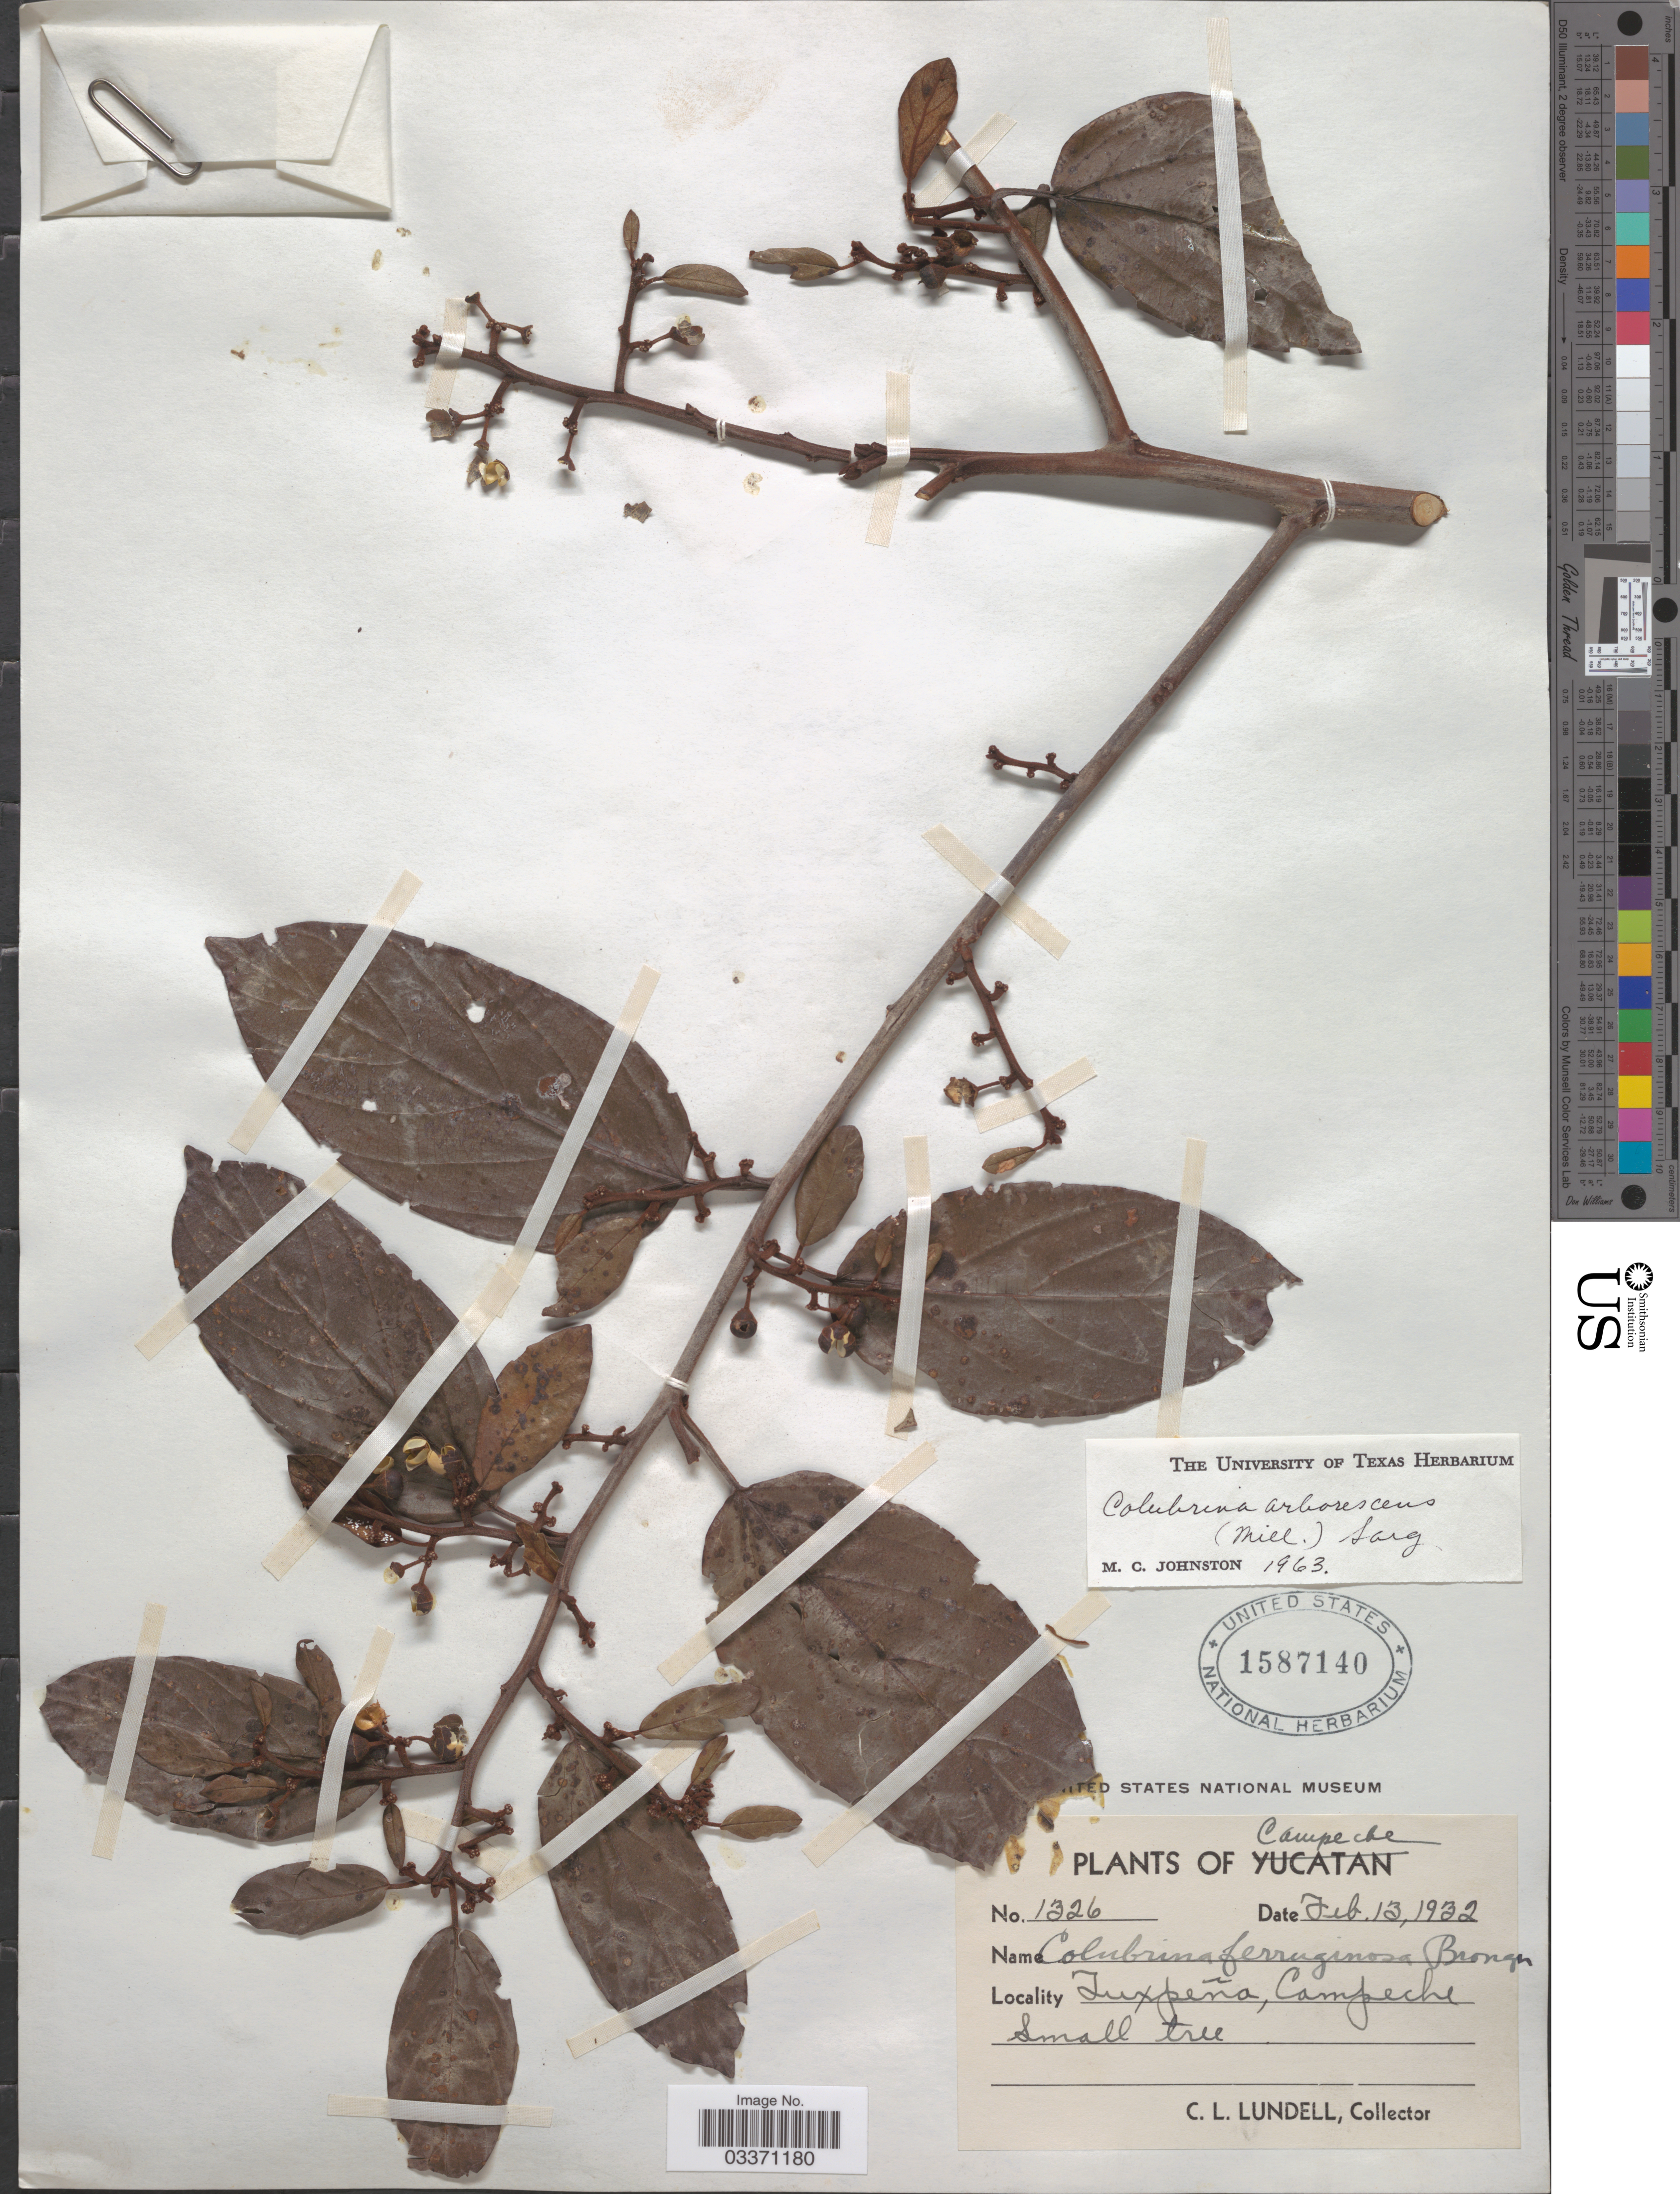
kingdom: Plantae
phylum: Tracheophyta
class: Magnoliopsida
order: Rosales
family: Rhamnaceae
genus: Colubrina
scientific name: Colubrina arborescens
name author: (Mill.) Sarg.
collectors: C. L. Lundell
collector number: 1326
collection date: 1932-02-13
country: Mexico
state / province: Campeche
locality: Tuxpeña, Campeche.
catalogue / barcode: US 1587140